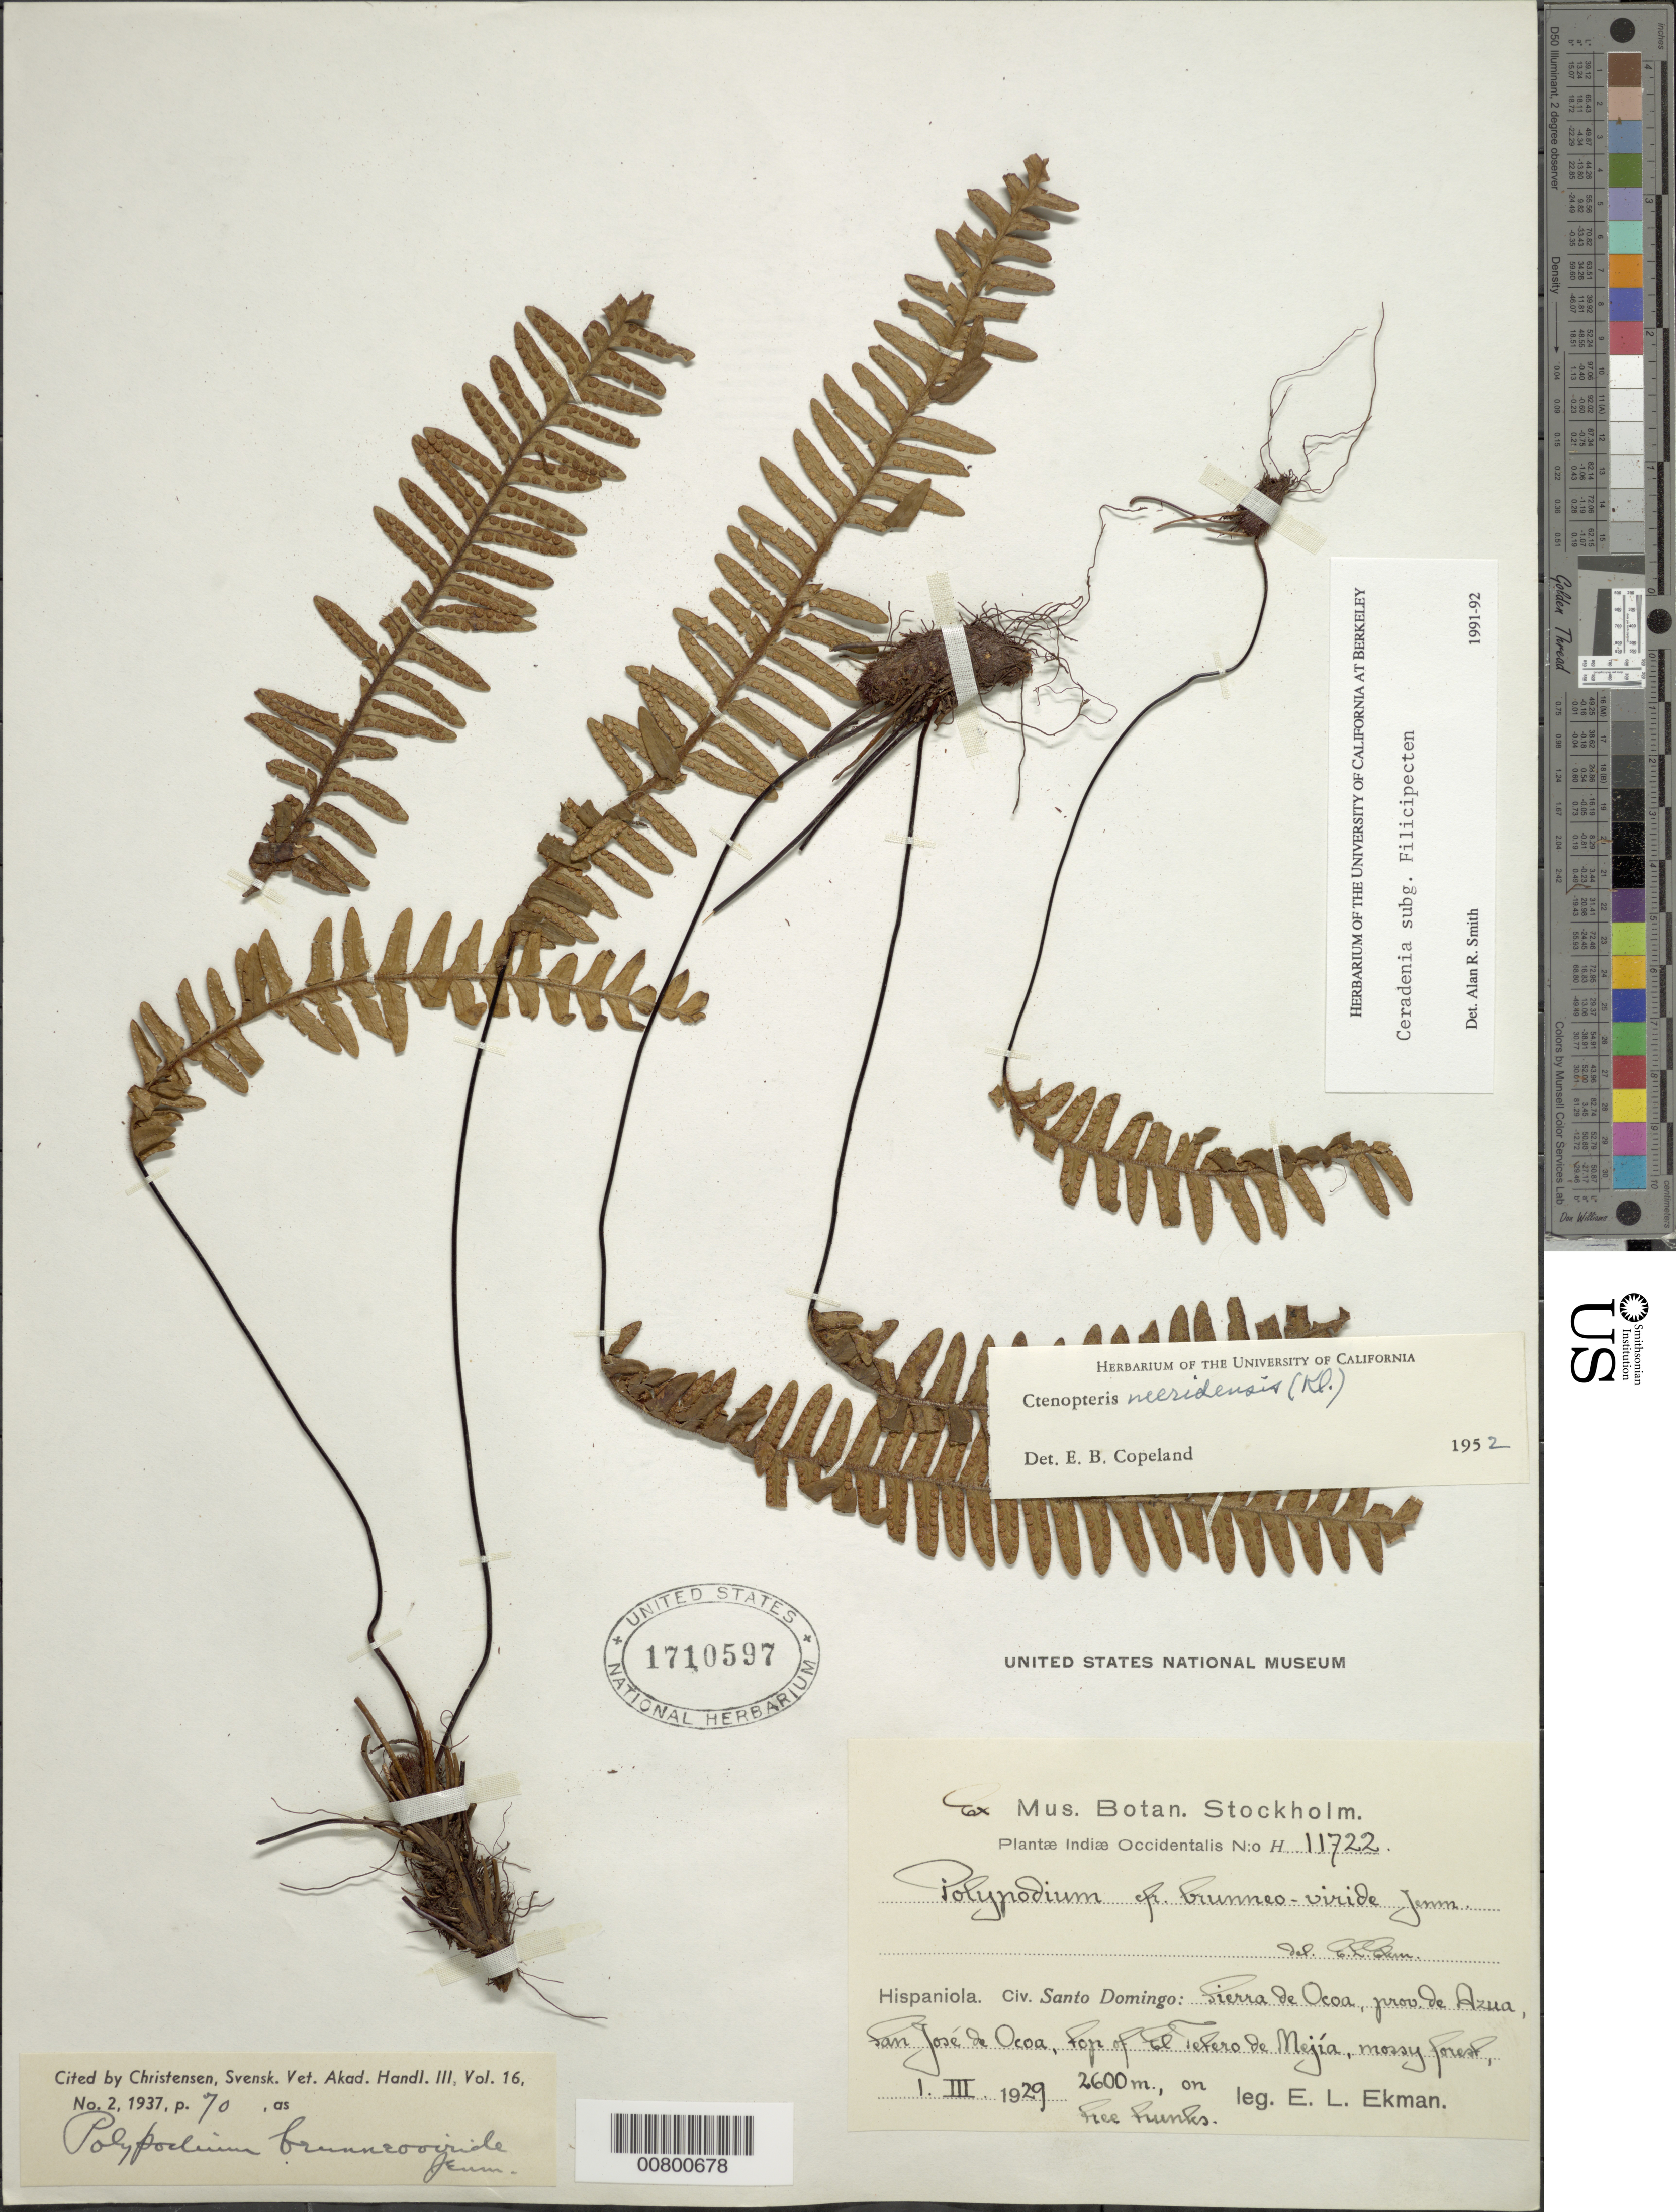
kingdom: Plantae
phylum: Tracheophyta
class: Polypodiopsida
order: Polypodiales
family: Polypodiaceae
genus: Grammitis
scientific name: Grammitis sp.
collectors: E. L. Ekman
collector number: H 11722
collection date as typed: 01 Mar 1929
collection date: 1929-03-01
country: Dominican Republic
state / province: Azua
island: Hispaniola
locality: Sierra de ocoa, San José de Ocoa, Tefero de Mejía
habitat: Mossy forest, on tree trunks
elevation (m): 2600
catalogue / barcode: US 1710597